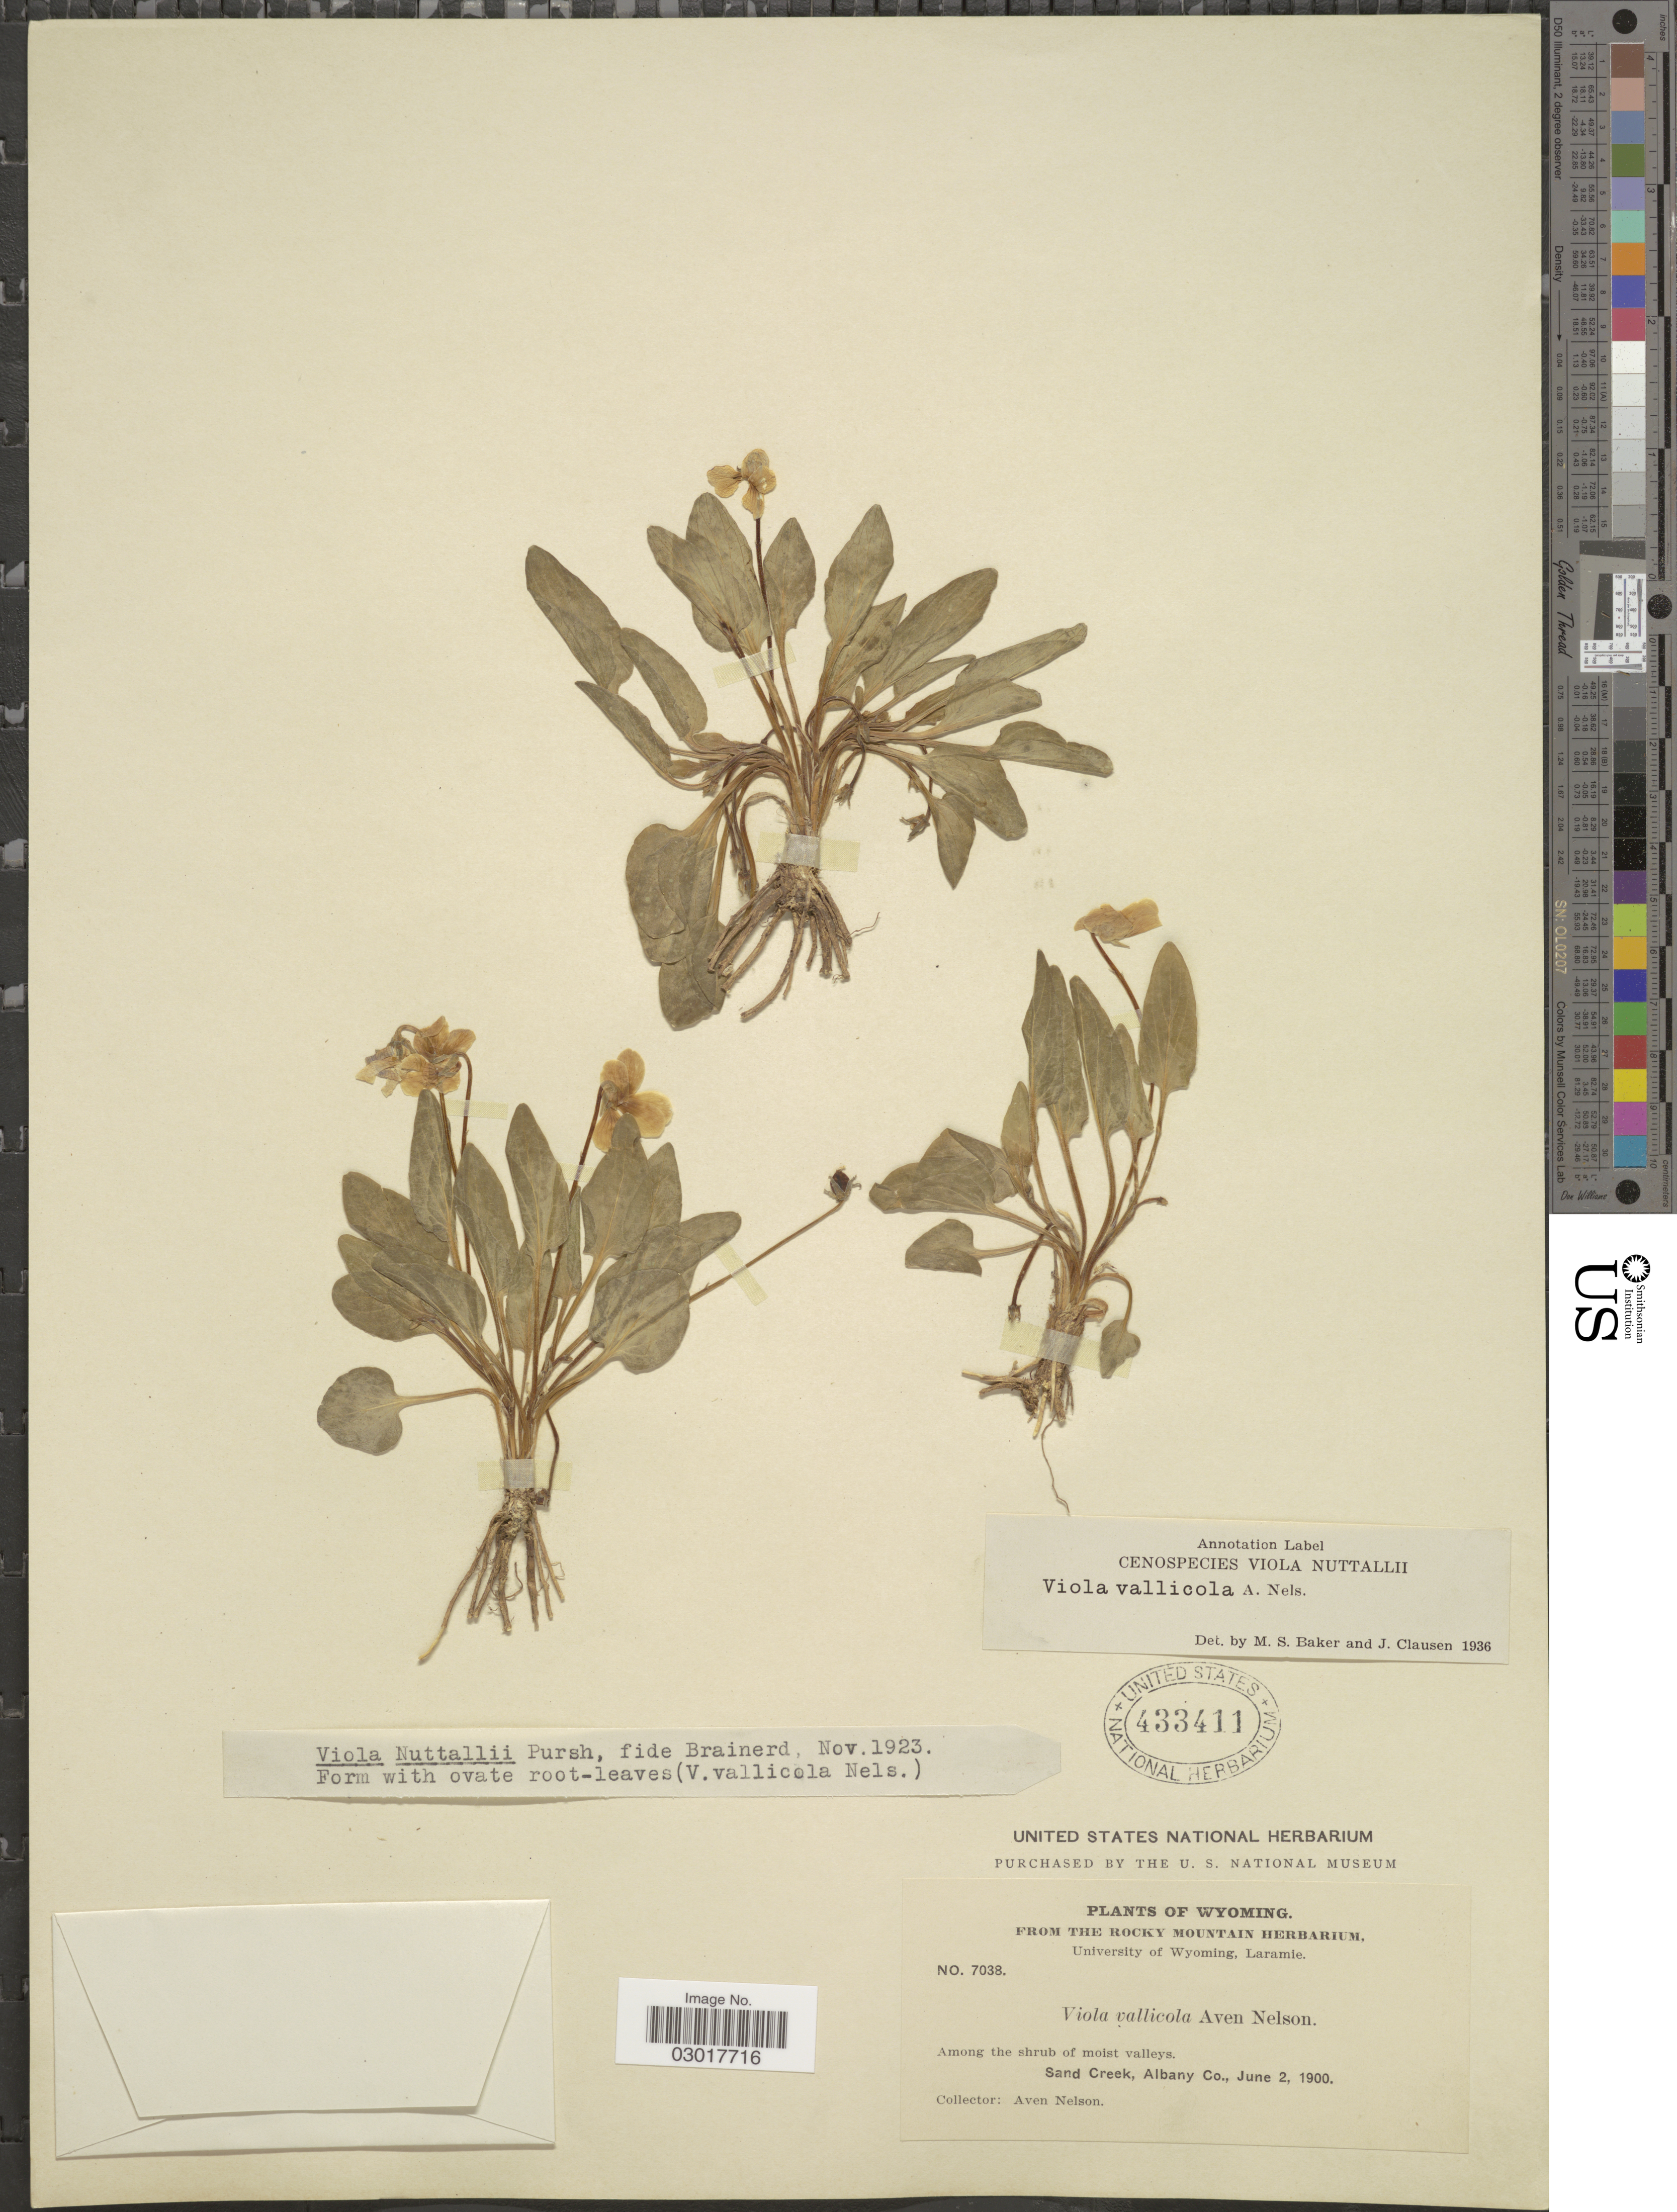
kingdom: Plantae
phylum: Tracheophyta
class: Magnoliopsida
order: Malpighiales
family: Violaceae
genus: Viola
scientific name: Viola vallicola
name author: A. Nelson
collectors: A. Nelson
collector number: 7038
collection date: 1900-06-02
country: United States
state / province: Wyoming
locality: Sand Creek, Albany Co.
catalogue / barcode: US 433411